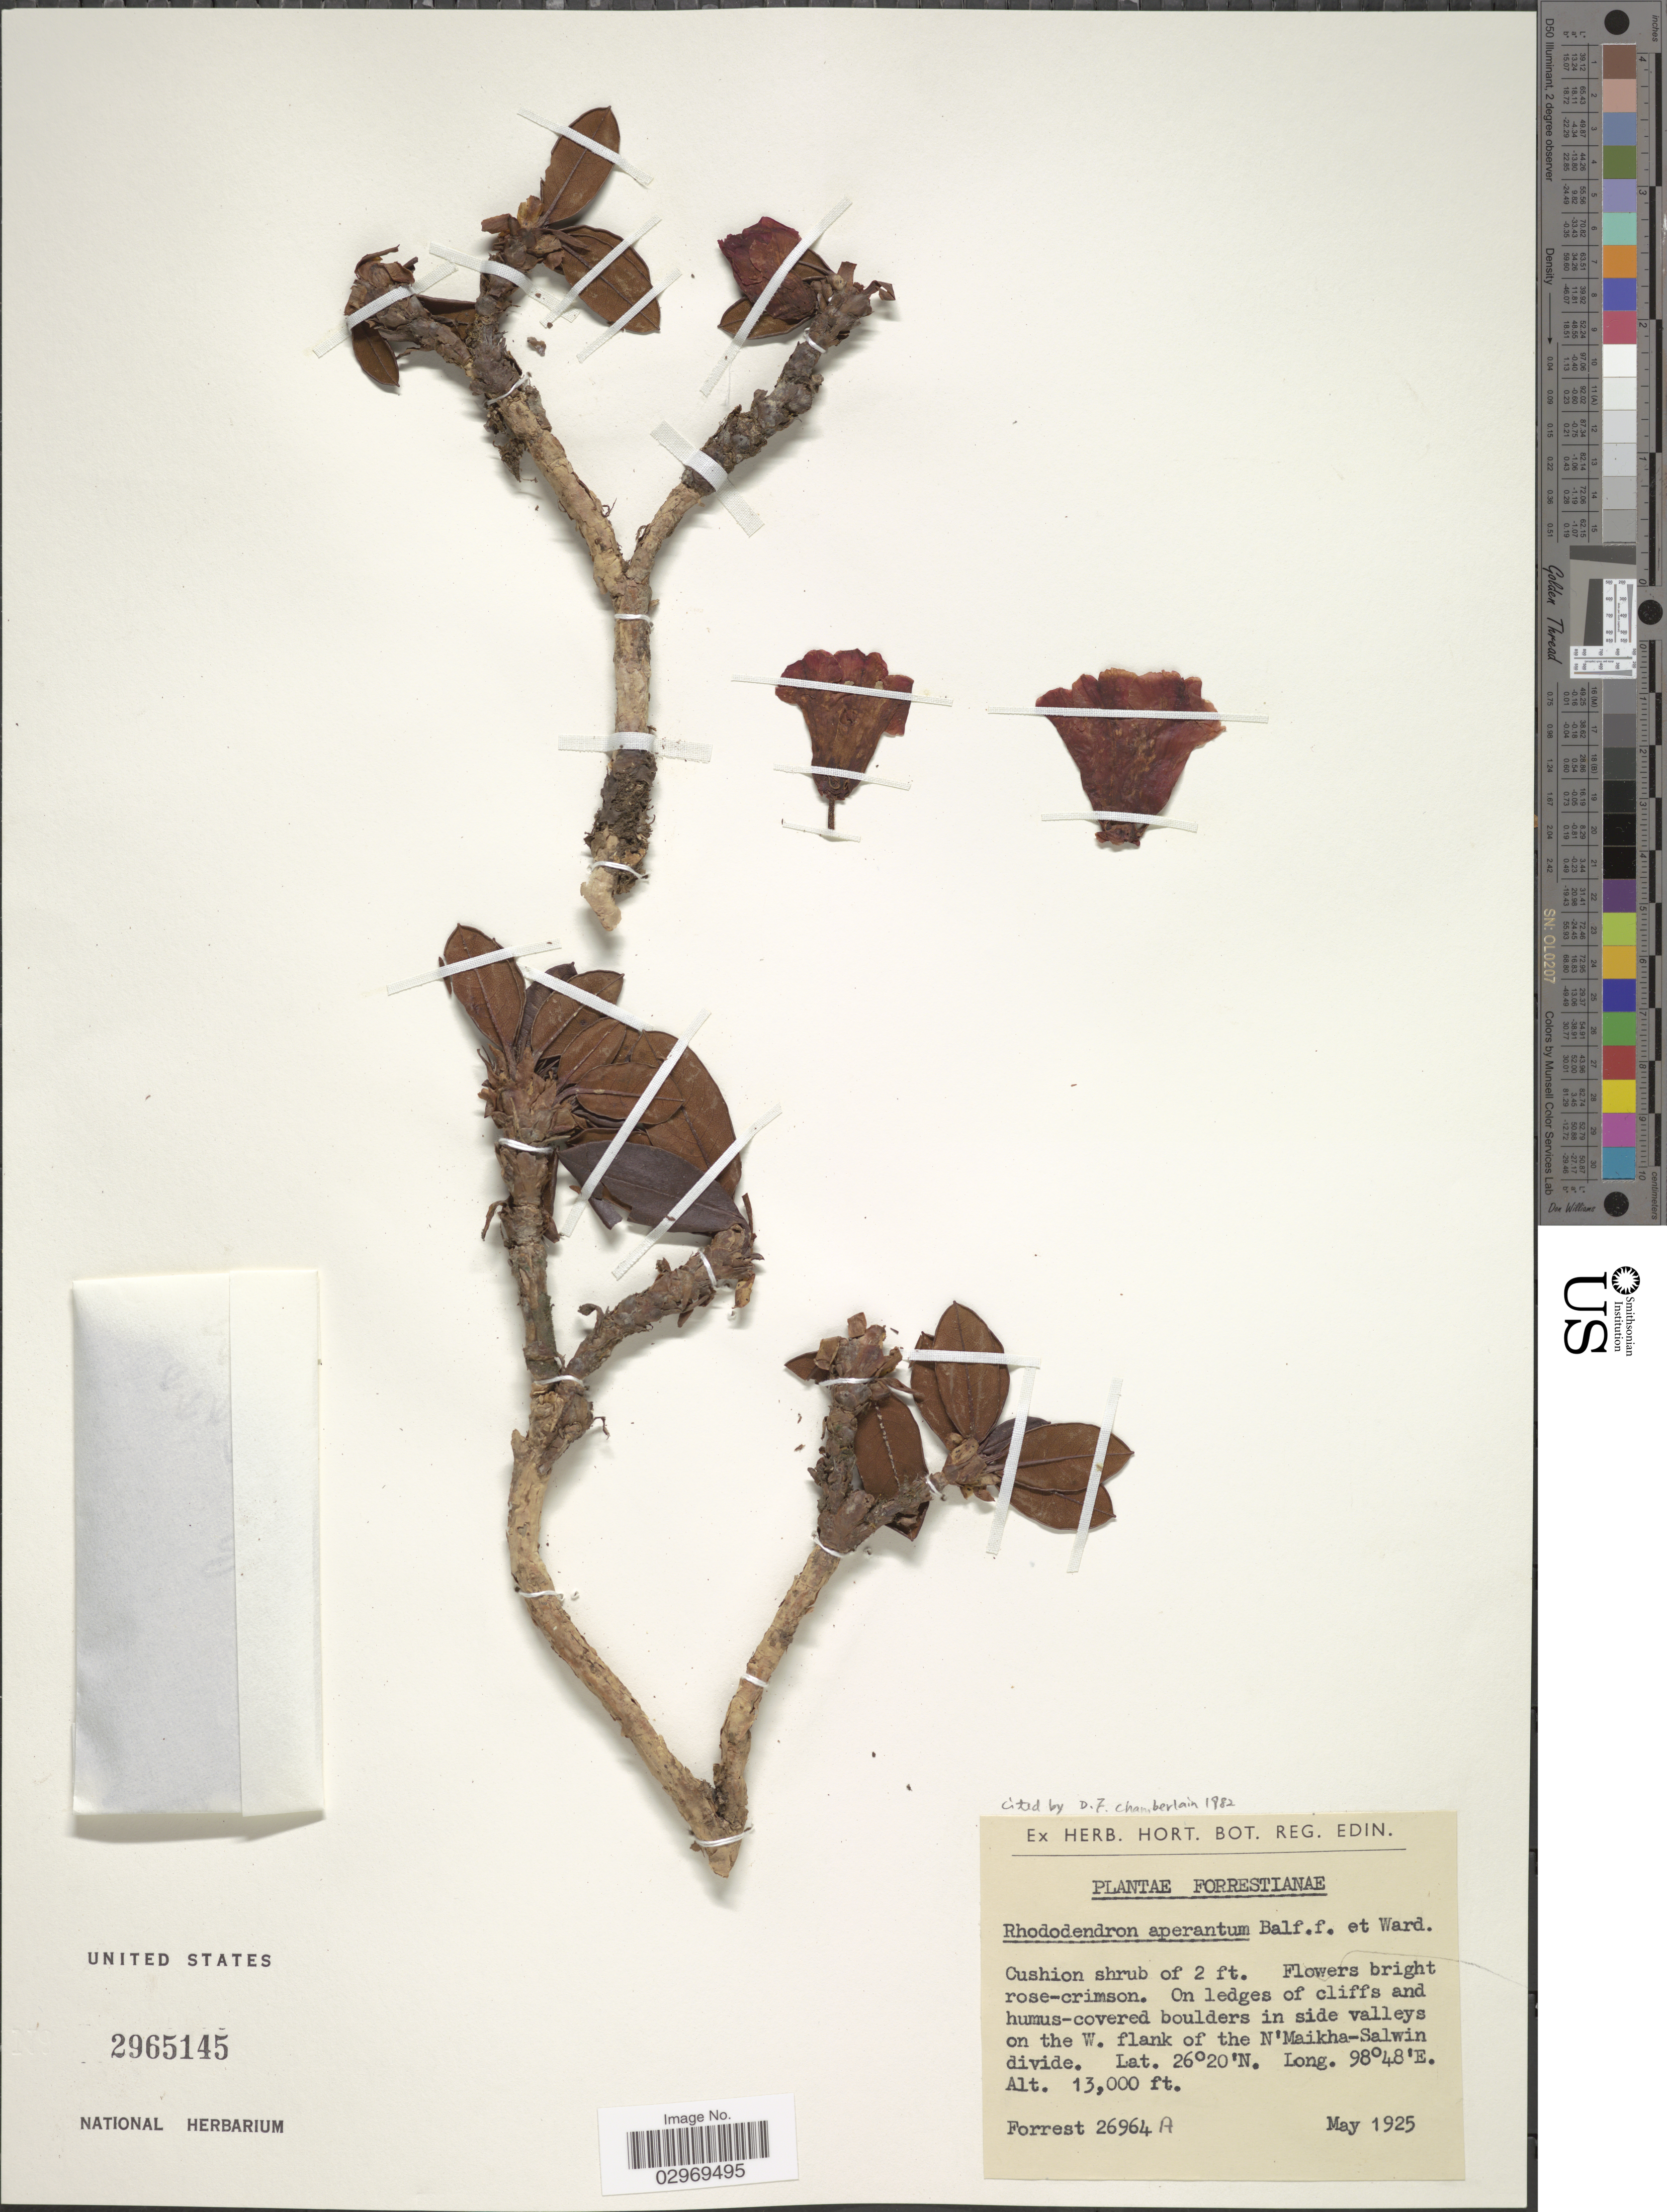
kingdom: Plantae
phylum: Tracheophyta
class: Magnoliopsida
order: Ericales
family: Ericaceae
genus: Rhododendron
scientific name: Rhododendron aperantum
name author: Balf. f. & Ward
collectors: -. Forrest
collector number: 26964A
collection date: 1925-05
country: Myanmar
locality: On ledges of cliffs and humus-covered boulders in side valleys on the W. flank of the N'Maikha-Salwin divide.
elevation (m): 3962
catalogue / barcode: US 2965145